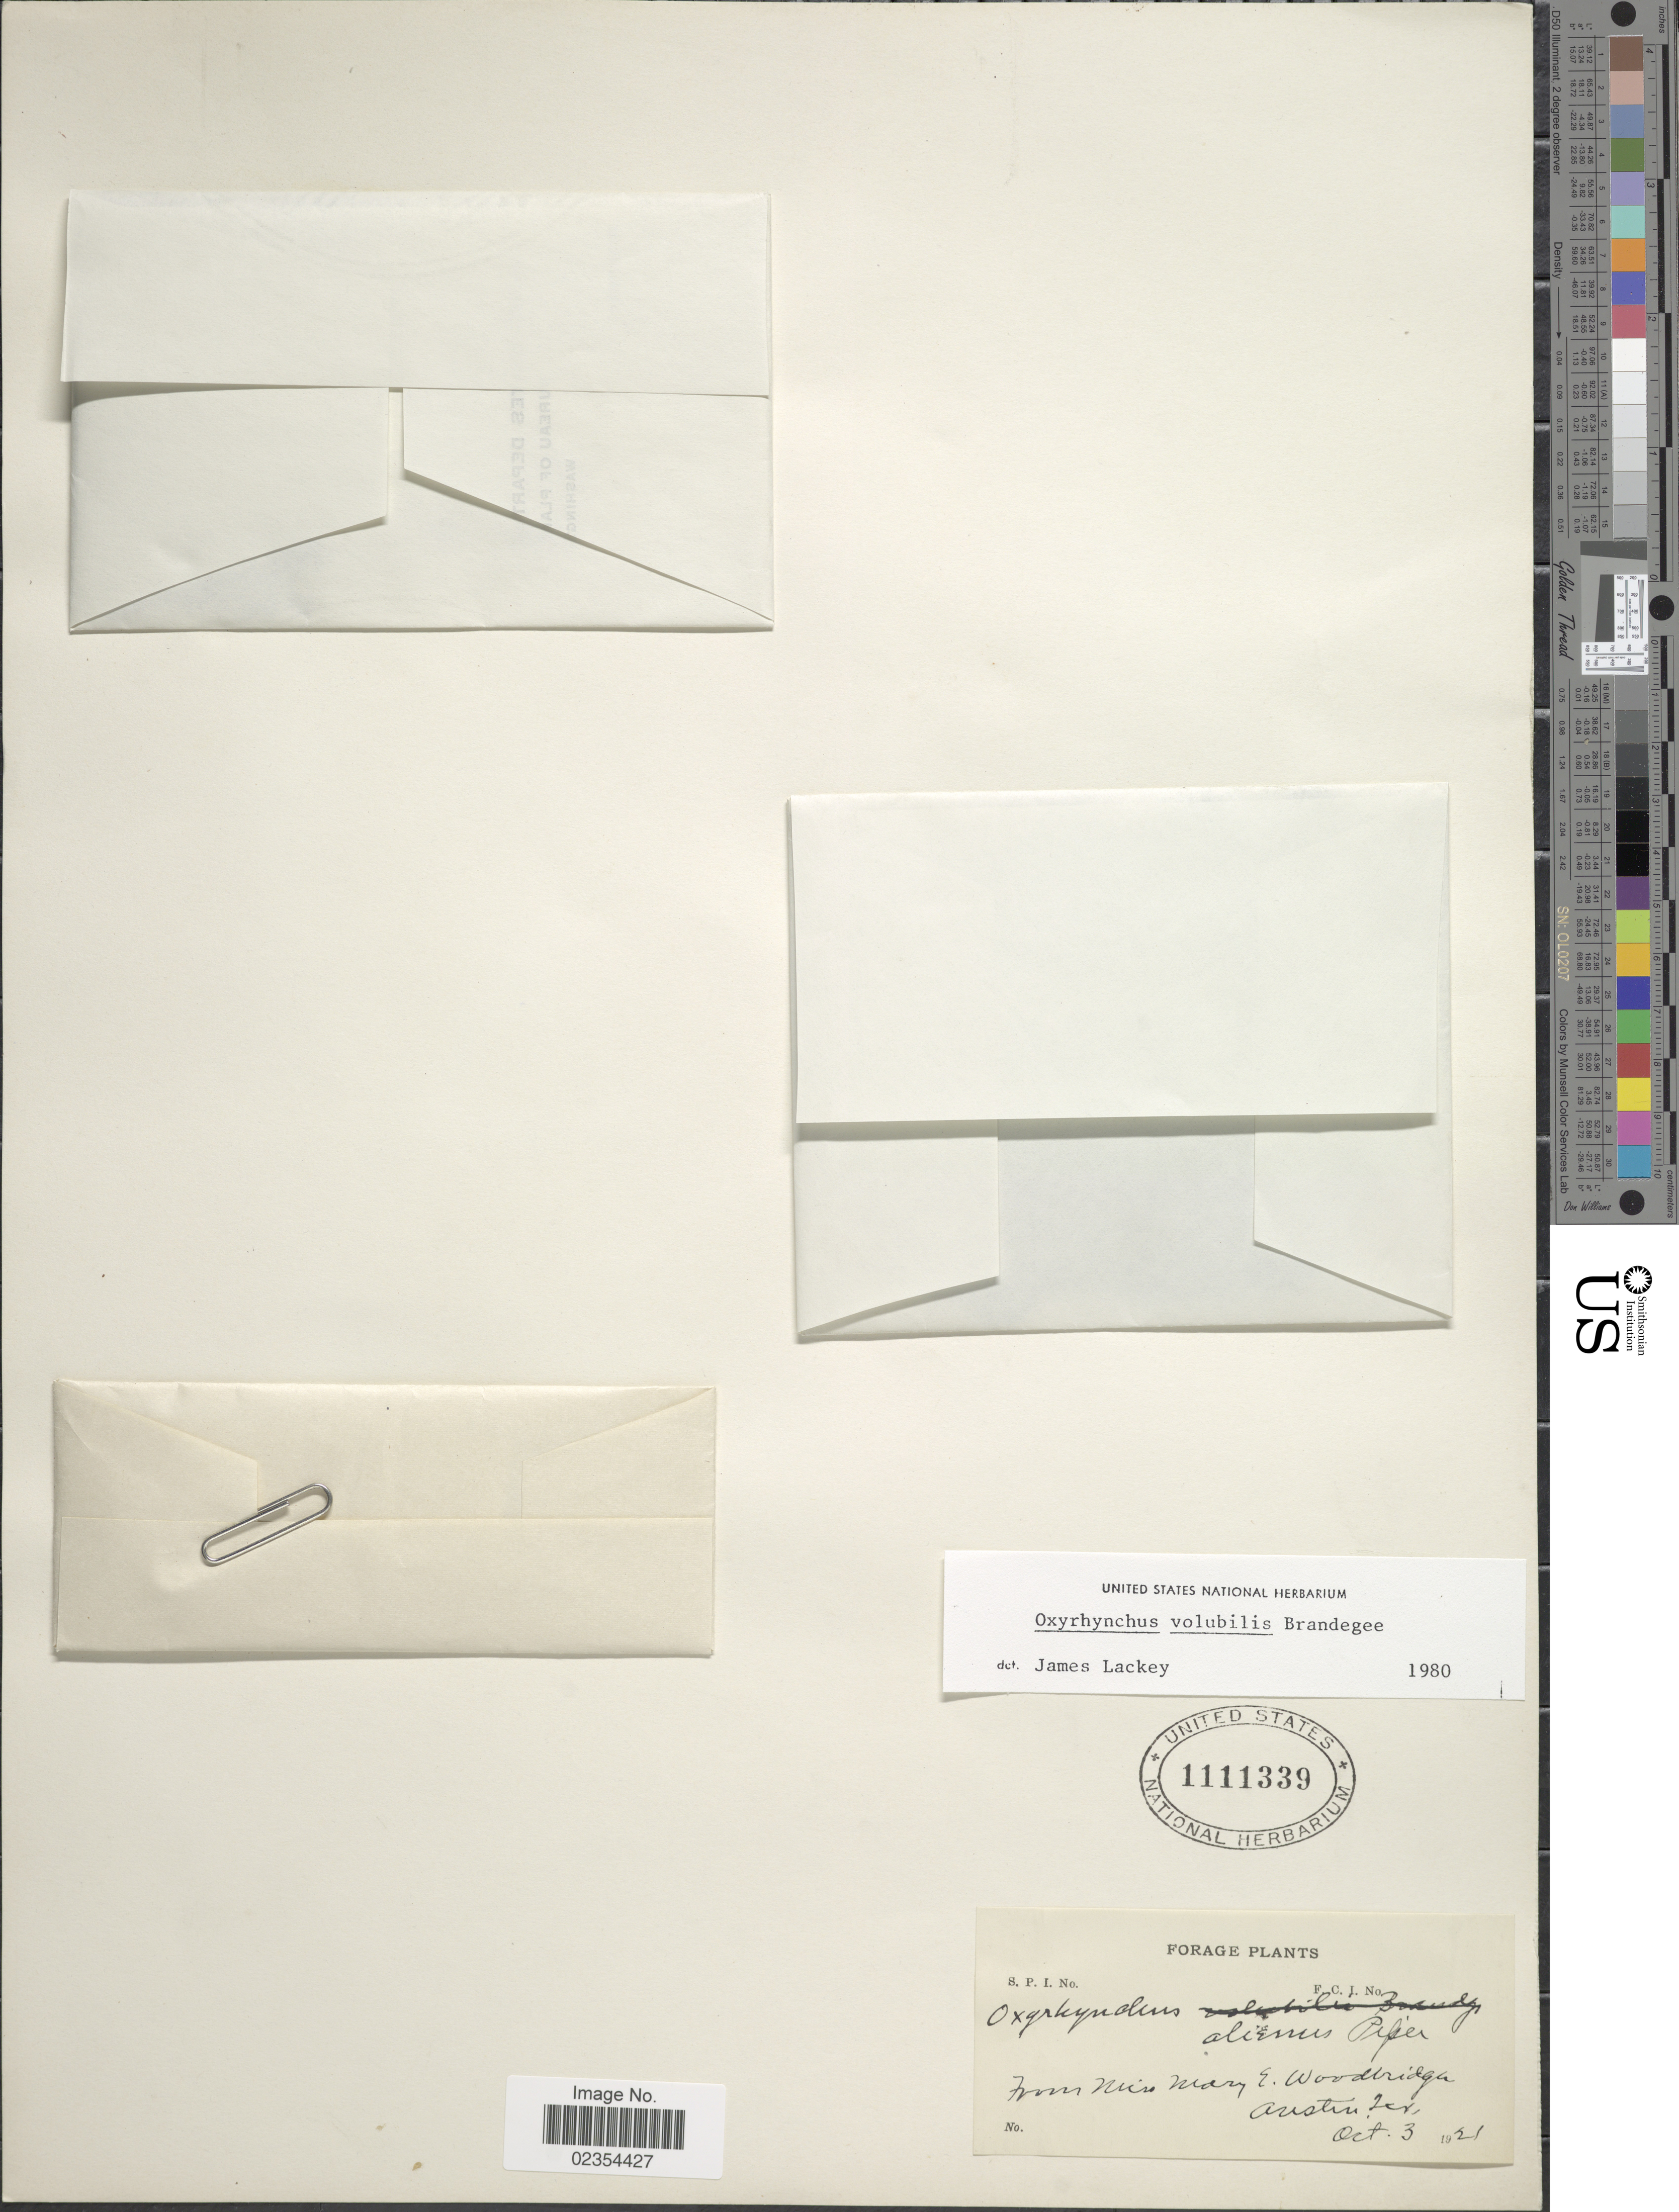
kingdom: Plantae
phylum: Tracheophyta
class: Magnoliopsida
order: Fabales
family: Fabaceae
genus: Oxyrhynchus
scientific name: Oxyrhynchus volubilis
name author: Brandegee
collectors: M. Woodbridge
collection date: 1921-10-03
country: United States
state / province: Texas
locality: Austin.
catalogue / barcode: US 1111339